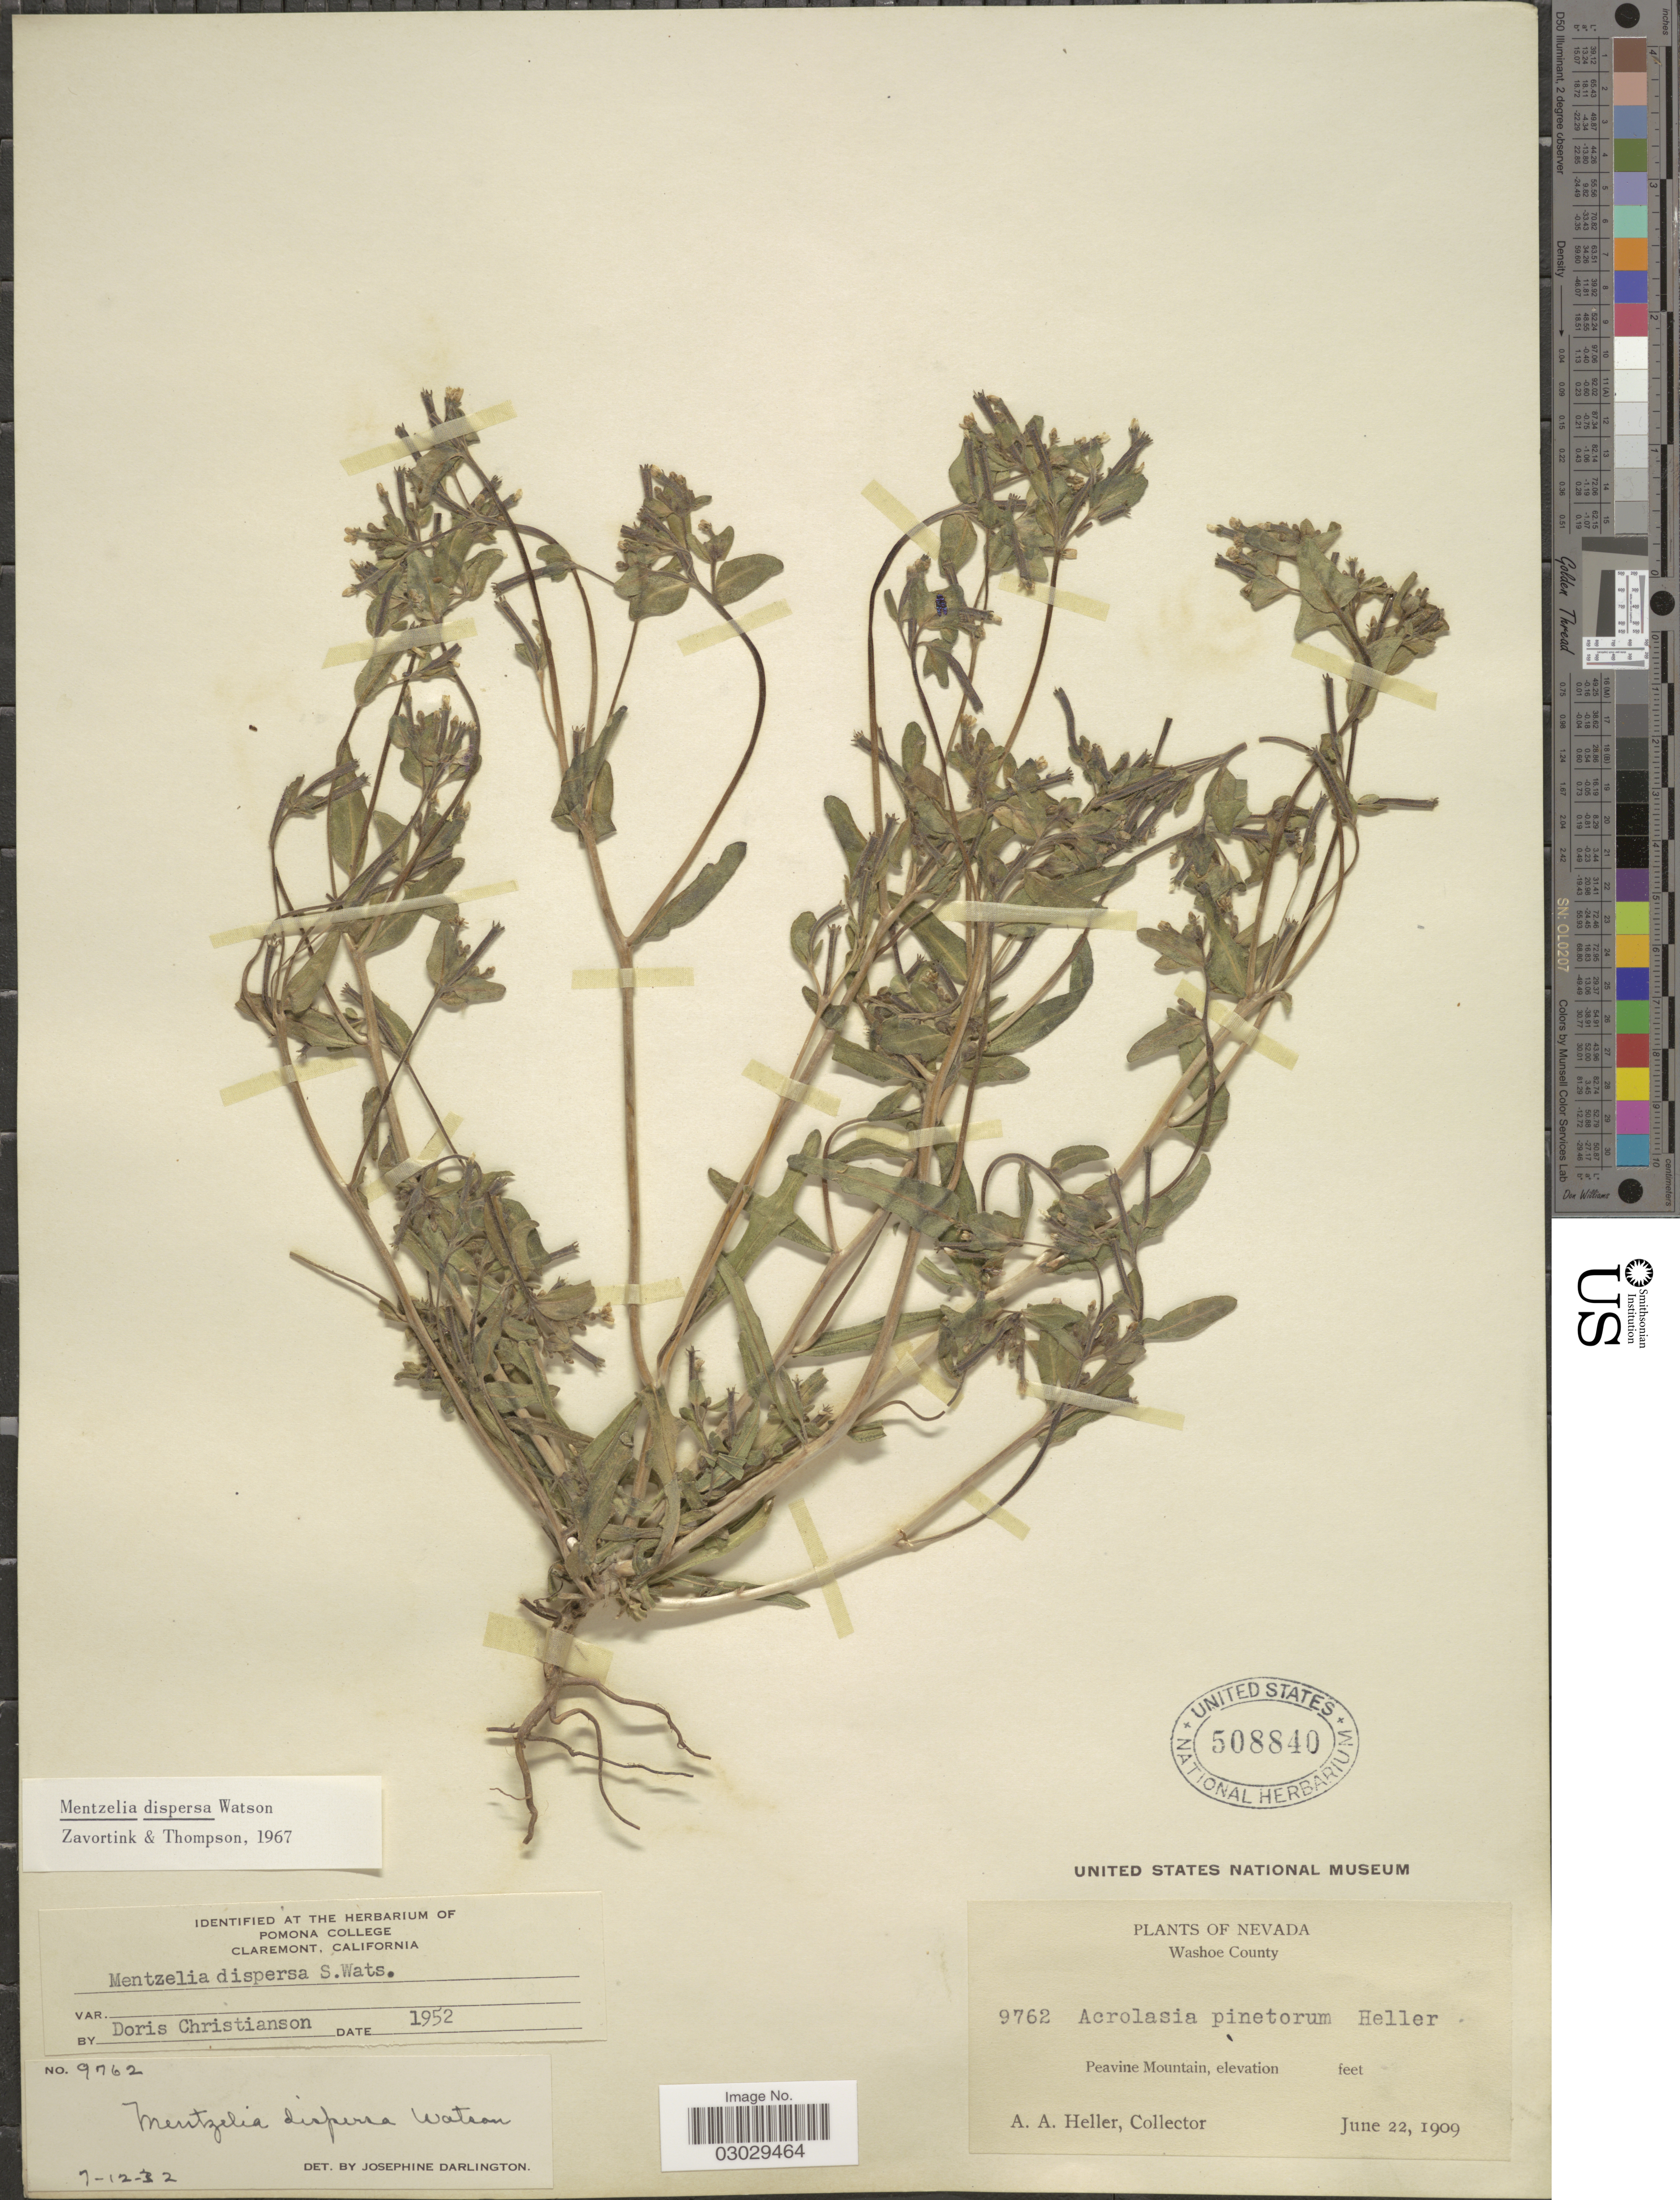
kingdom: Plantae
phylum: Tracheophyta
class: Magnoliopsida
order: Cornales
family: Loasaceae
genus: Mentzelia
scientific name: Mentzelia dispersa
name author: S. Watson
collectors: A. A. Heller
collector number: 9762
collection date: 1909-06-22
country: United States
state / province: Nevada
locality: Washoe County. Peavine Mountain.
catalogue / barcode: US 508840